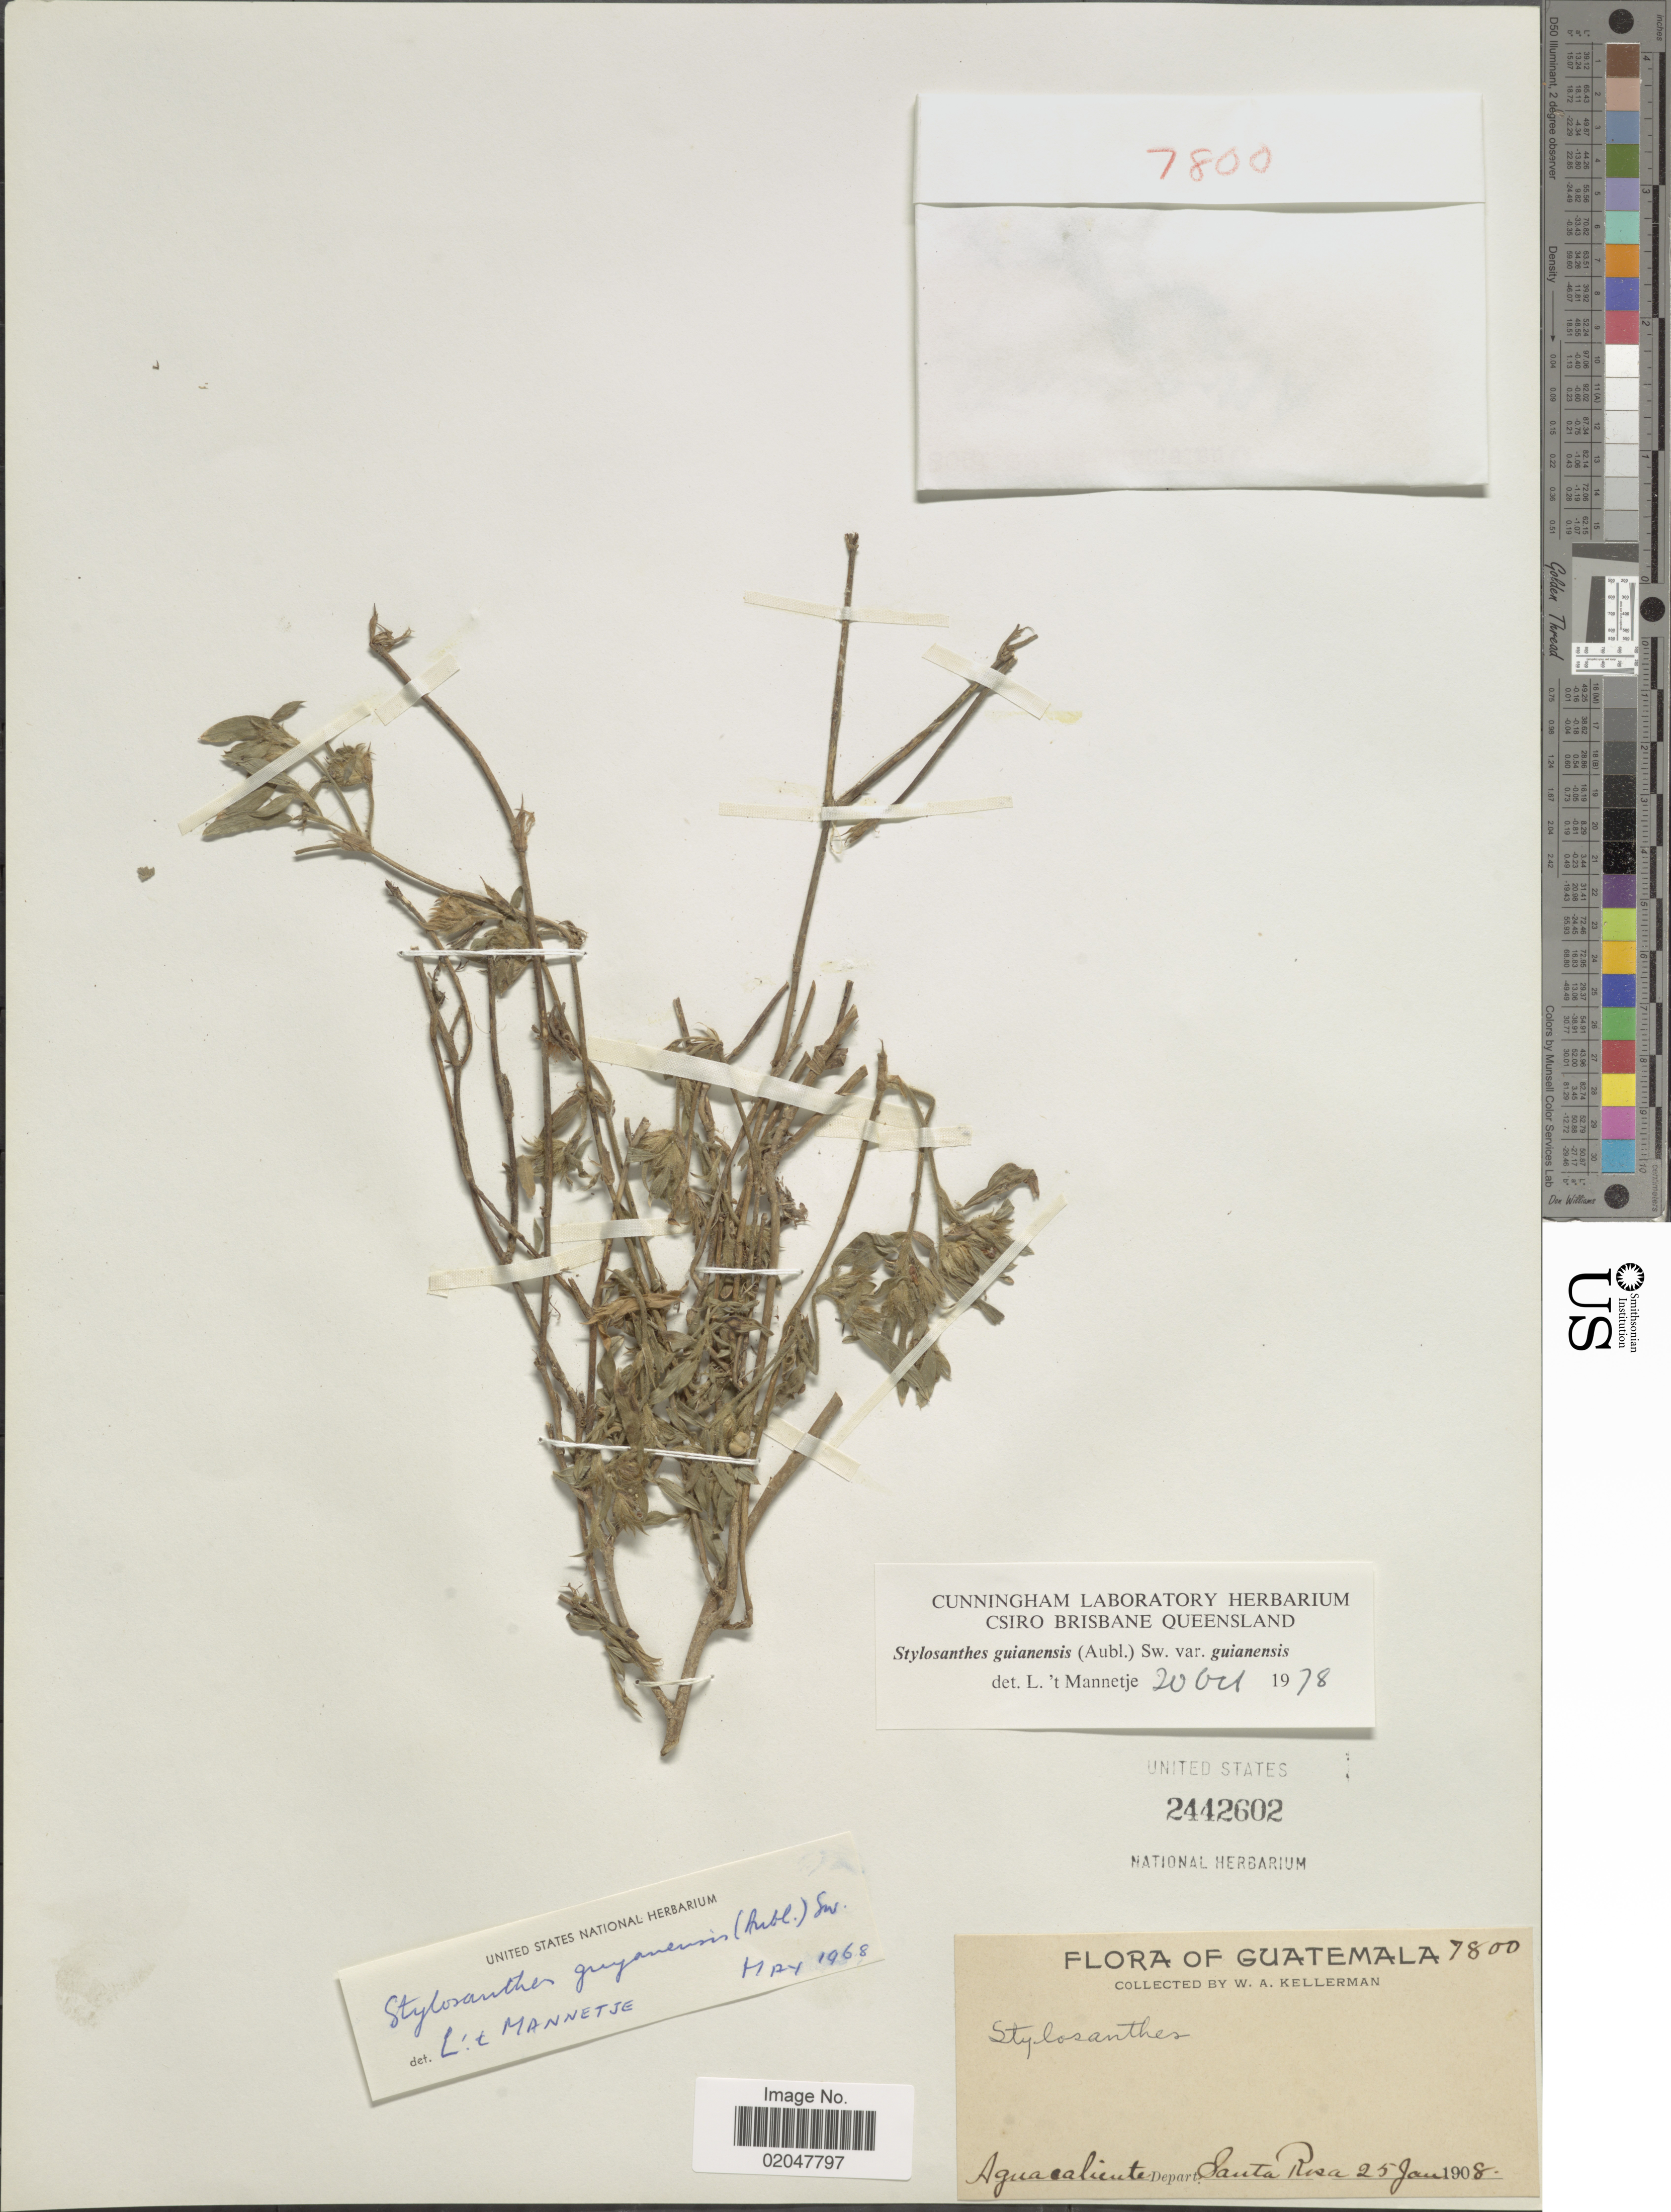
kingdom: Plantae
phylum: Tracheophyta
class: Magnoliopsida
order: Fabales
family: Fabaceae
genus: Stylosanthes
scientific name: Stylosanthes guianensis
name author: (Aubl.) Sw.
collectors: W. Kellerman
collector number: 7800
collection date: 1908-01-25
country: Guatemala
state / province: Santa Rosa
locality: Aguacaliente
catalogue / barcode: US 2442602